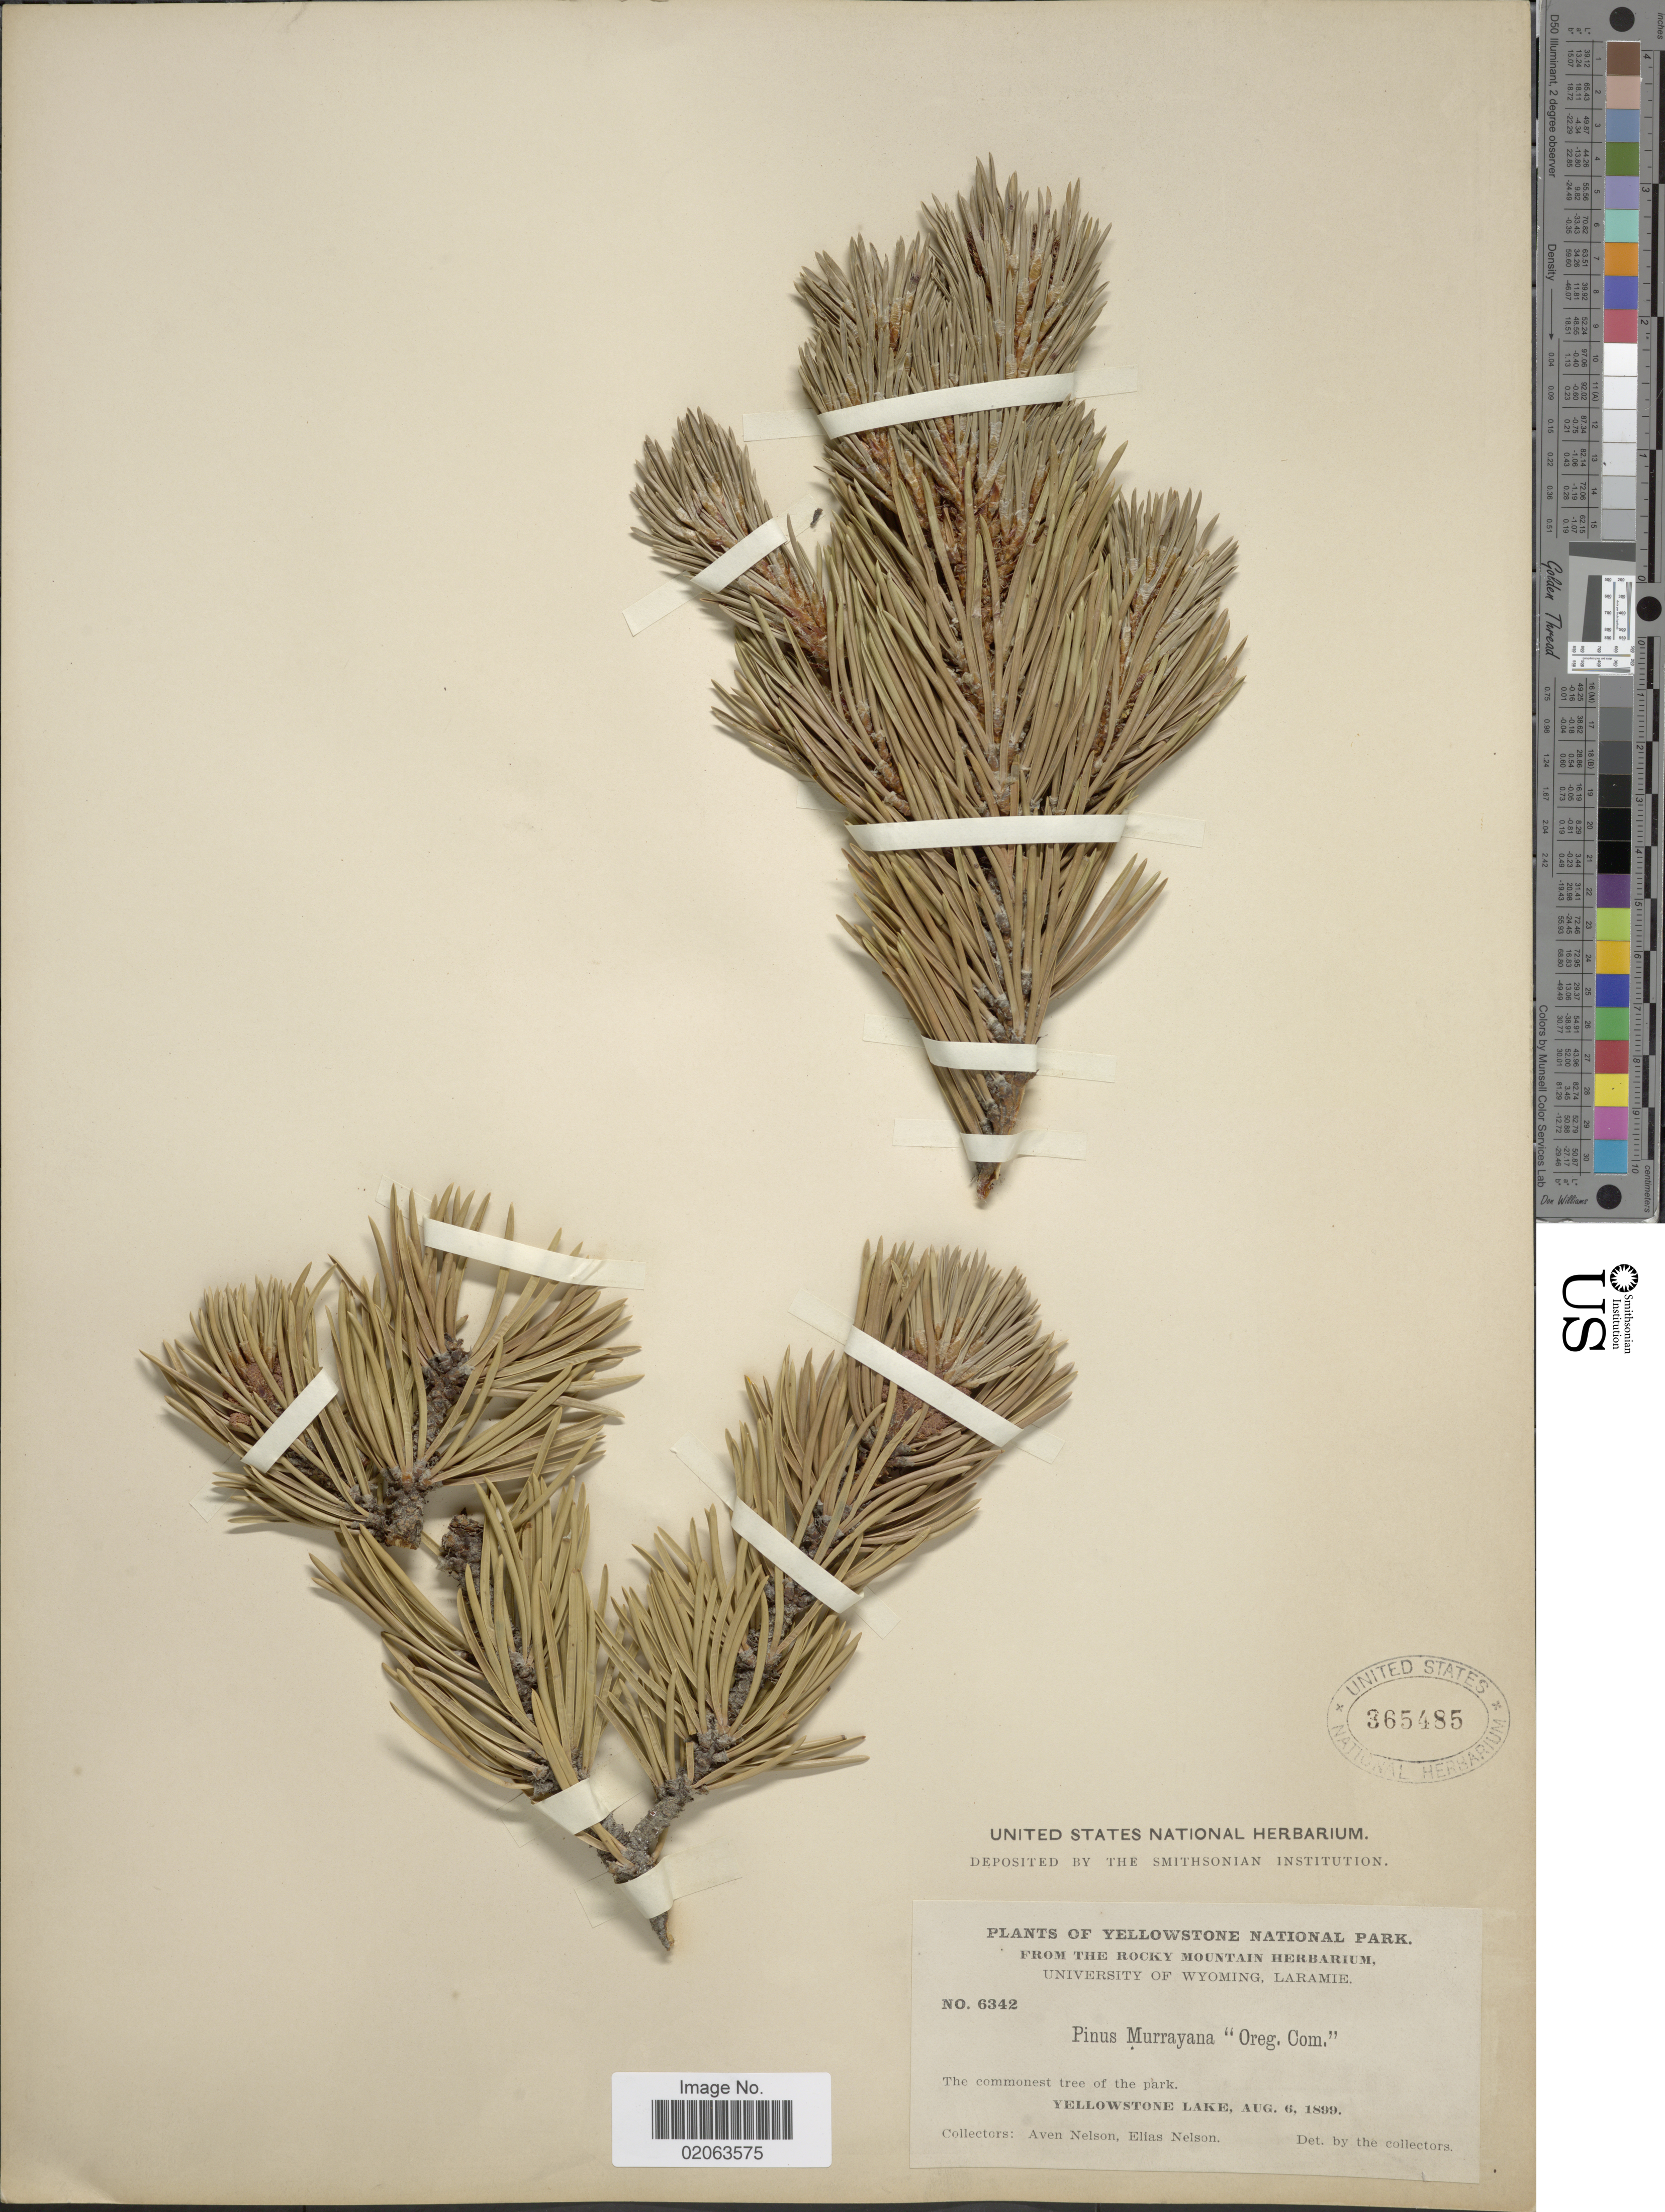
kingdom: Plantae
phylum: Tracheophyta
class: Pinopsida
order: Pinales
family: Pinaceae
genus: Pinus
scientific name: Pinus contorta var. latifolia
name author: Engelm. ex S. Watson in C. King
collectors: A. Nelson & E. Nelson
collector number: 6342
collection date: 1899-08-06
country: United States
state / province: Wyoming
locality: Yellowstone National Park, Yellowstone Lake.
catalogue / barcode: US 365485